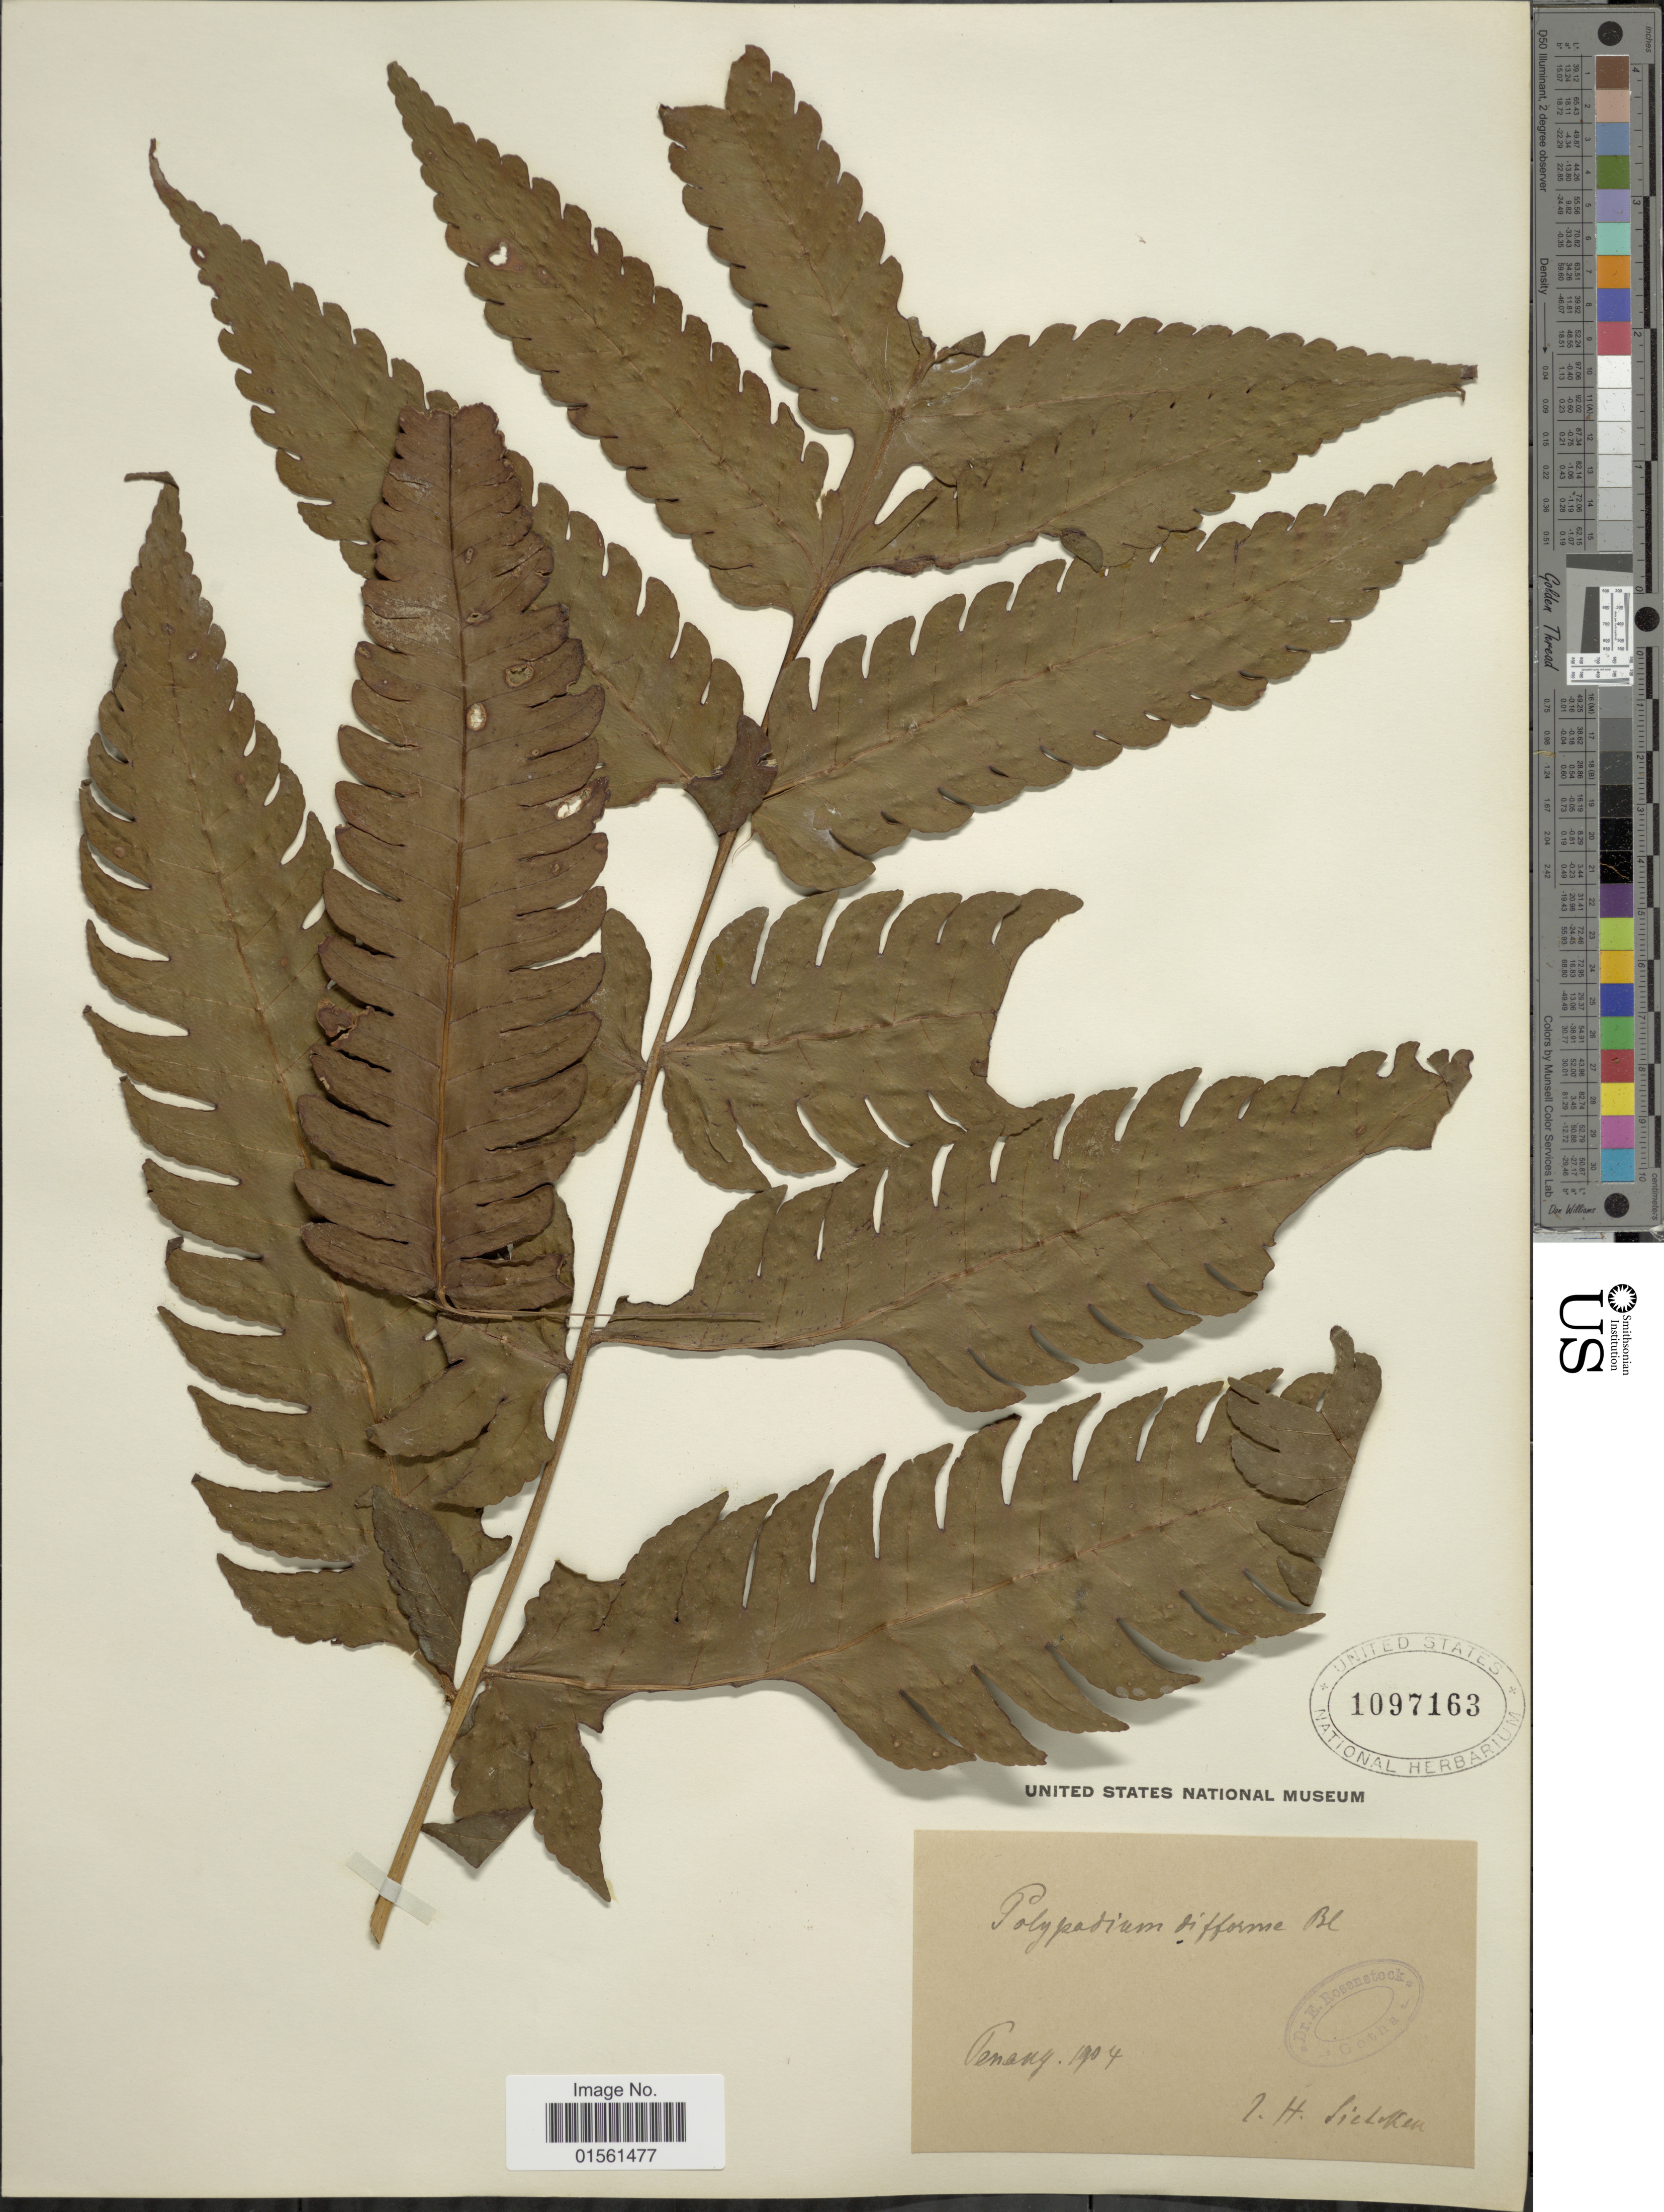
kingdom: Plantae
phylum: Tracheophyta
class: Polypodiopsida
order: Polypodiales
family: Dryopteridaceae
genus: Pleocnemia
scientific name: Pleocnemia irregularis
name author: (C. Presl) Holttum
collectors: L. Sielcken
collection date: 1904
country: Malaysia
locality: Penang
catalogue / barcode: US 1097163